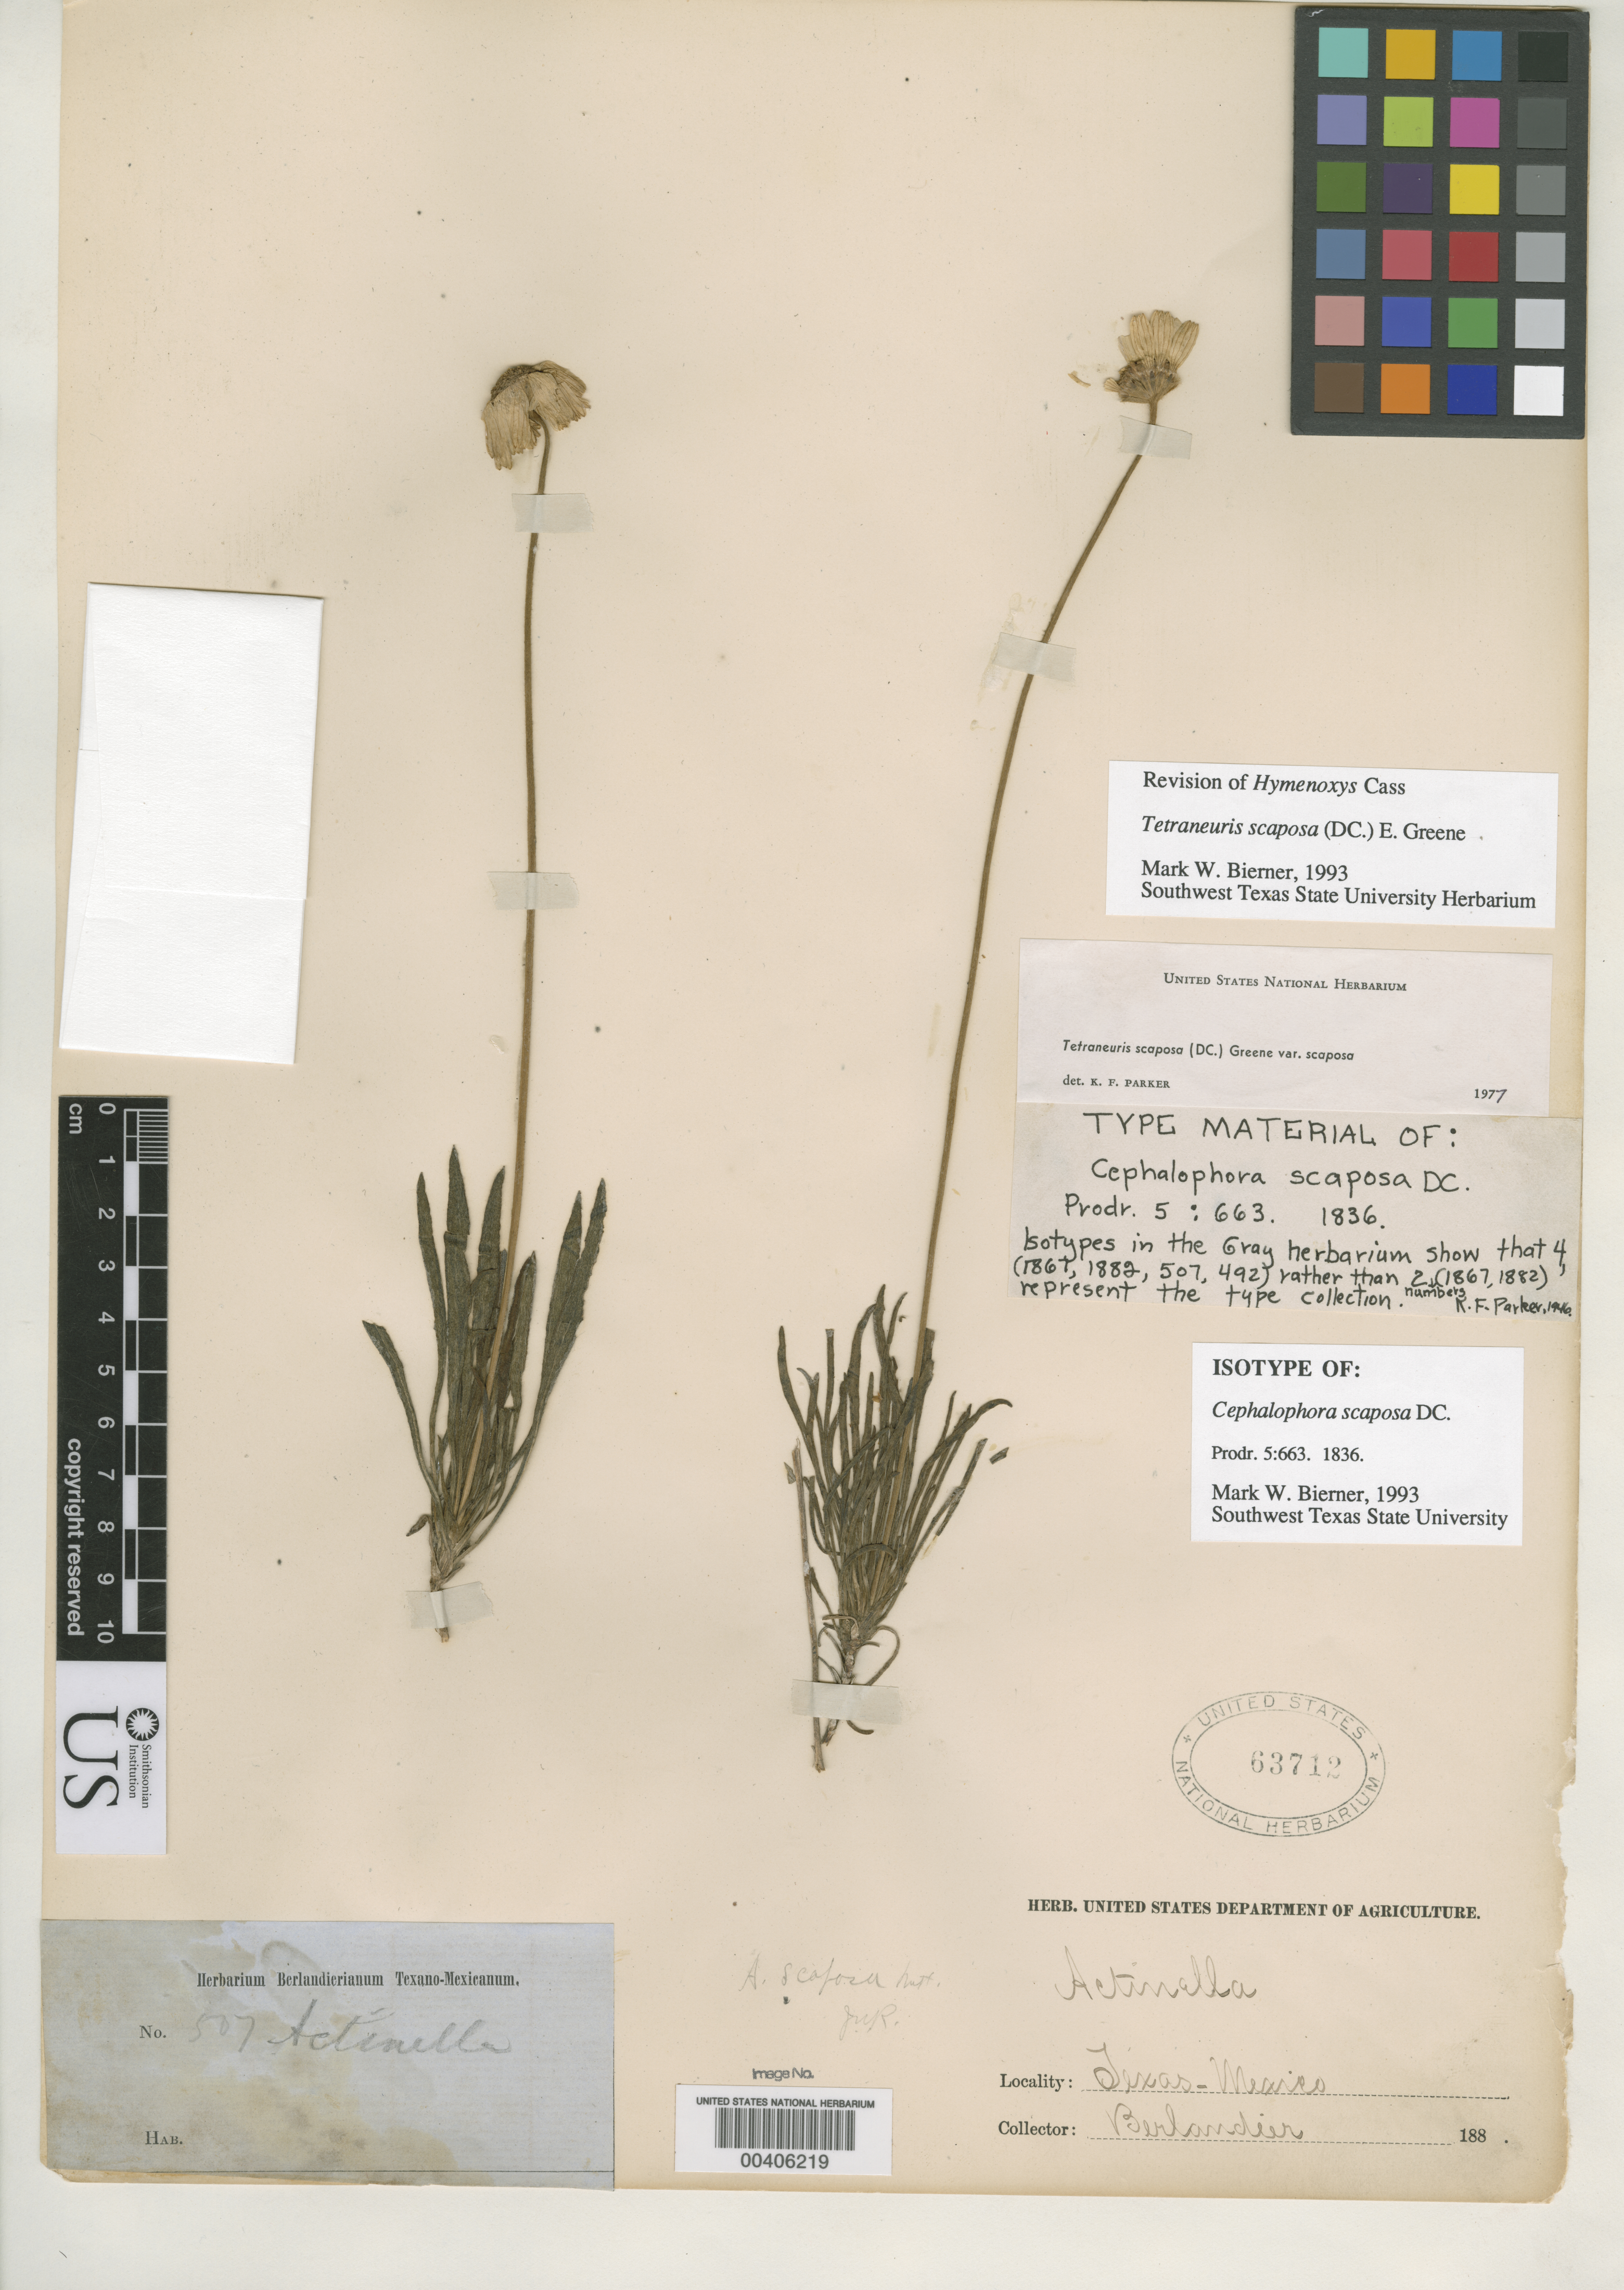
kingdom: Plantae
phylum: Tracheophyta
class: Magnoliopsida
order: Asterales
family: Asteraceae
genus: Cephalophora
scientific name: Cephalophora scaposa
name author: DC.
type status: Isosyntype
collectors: J. L. Berlandier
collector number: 507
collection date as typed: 18--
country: United States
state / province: Texas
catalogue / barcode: US 63712